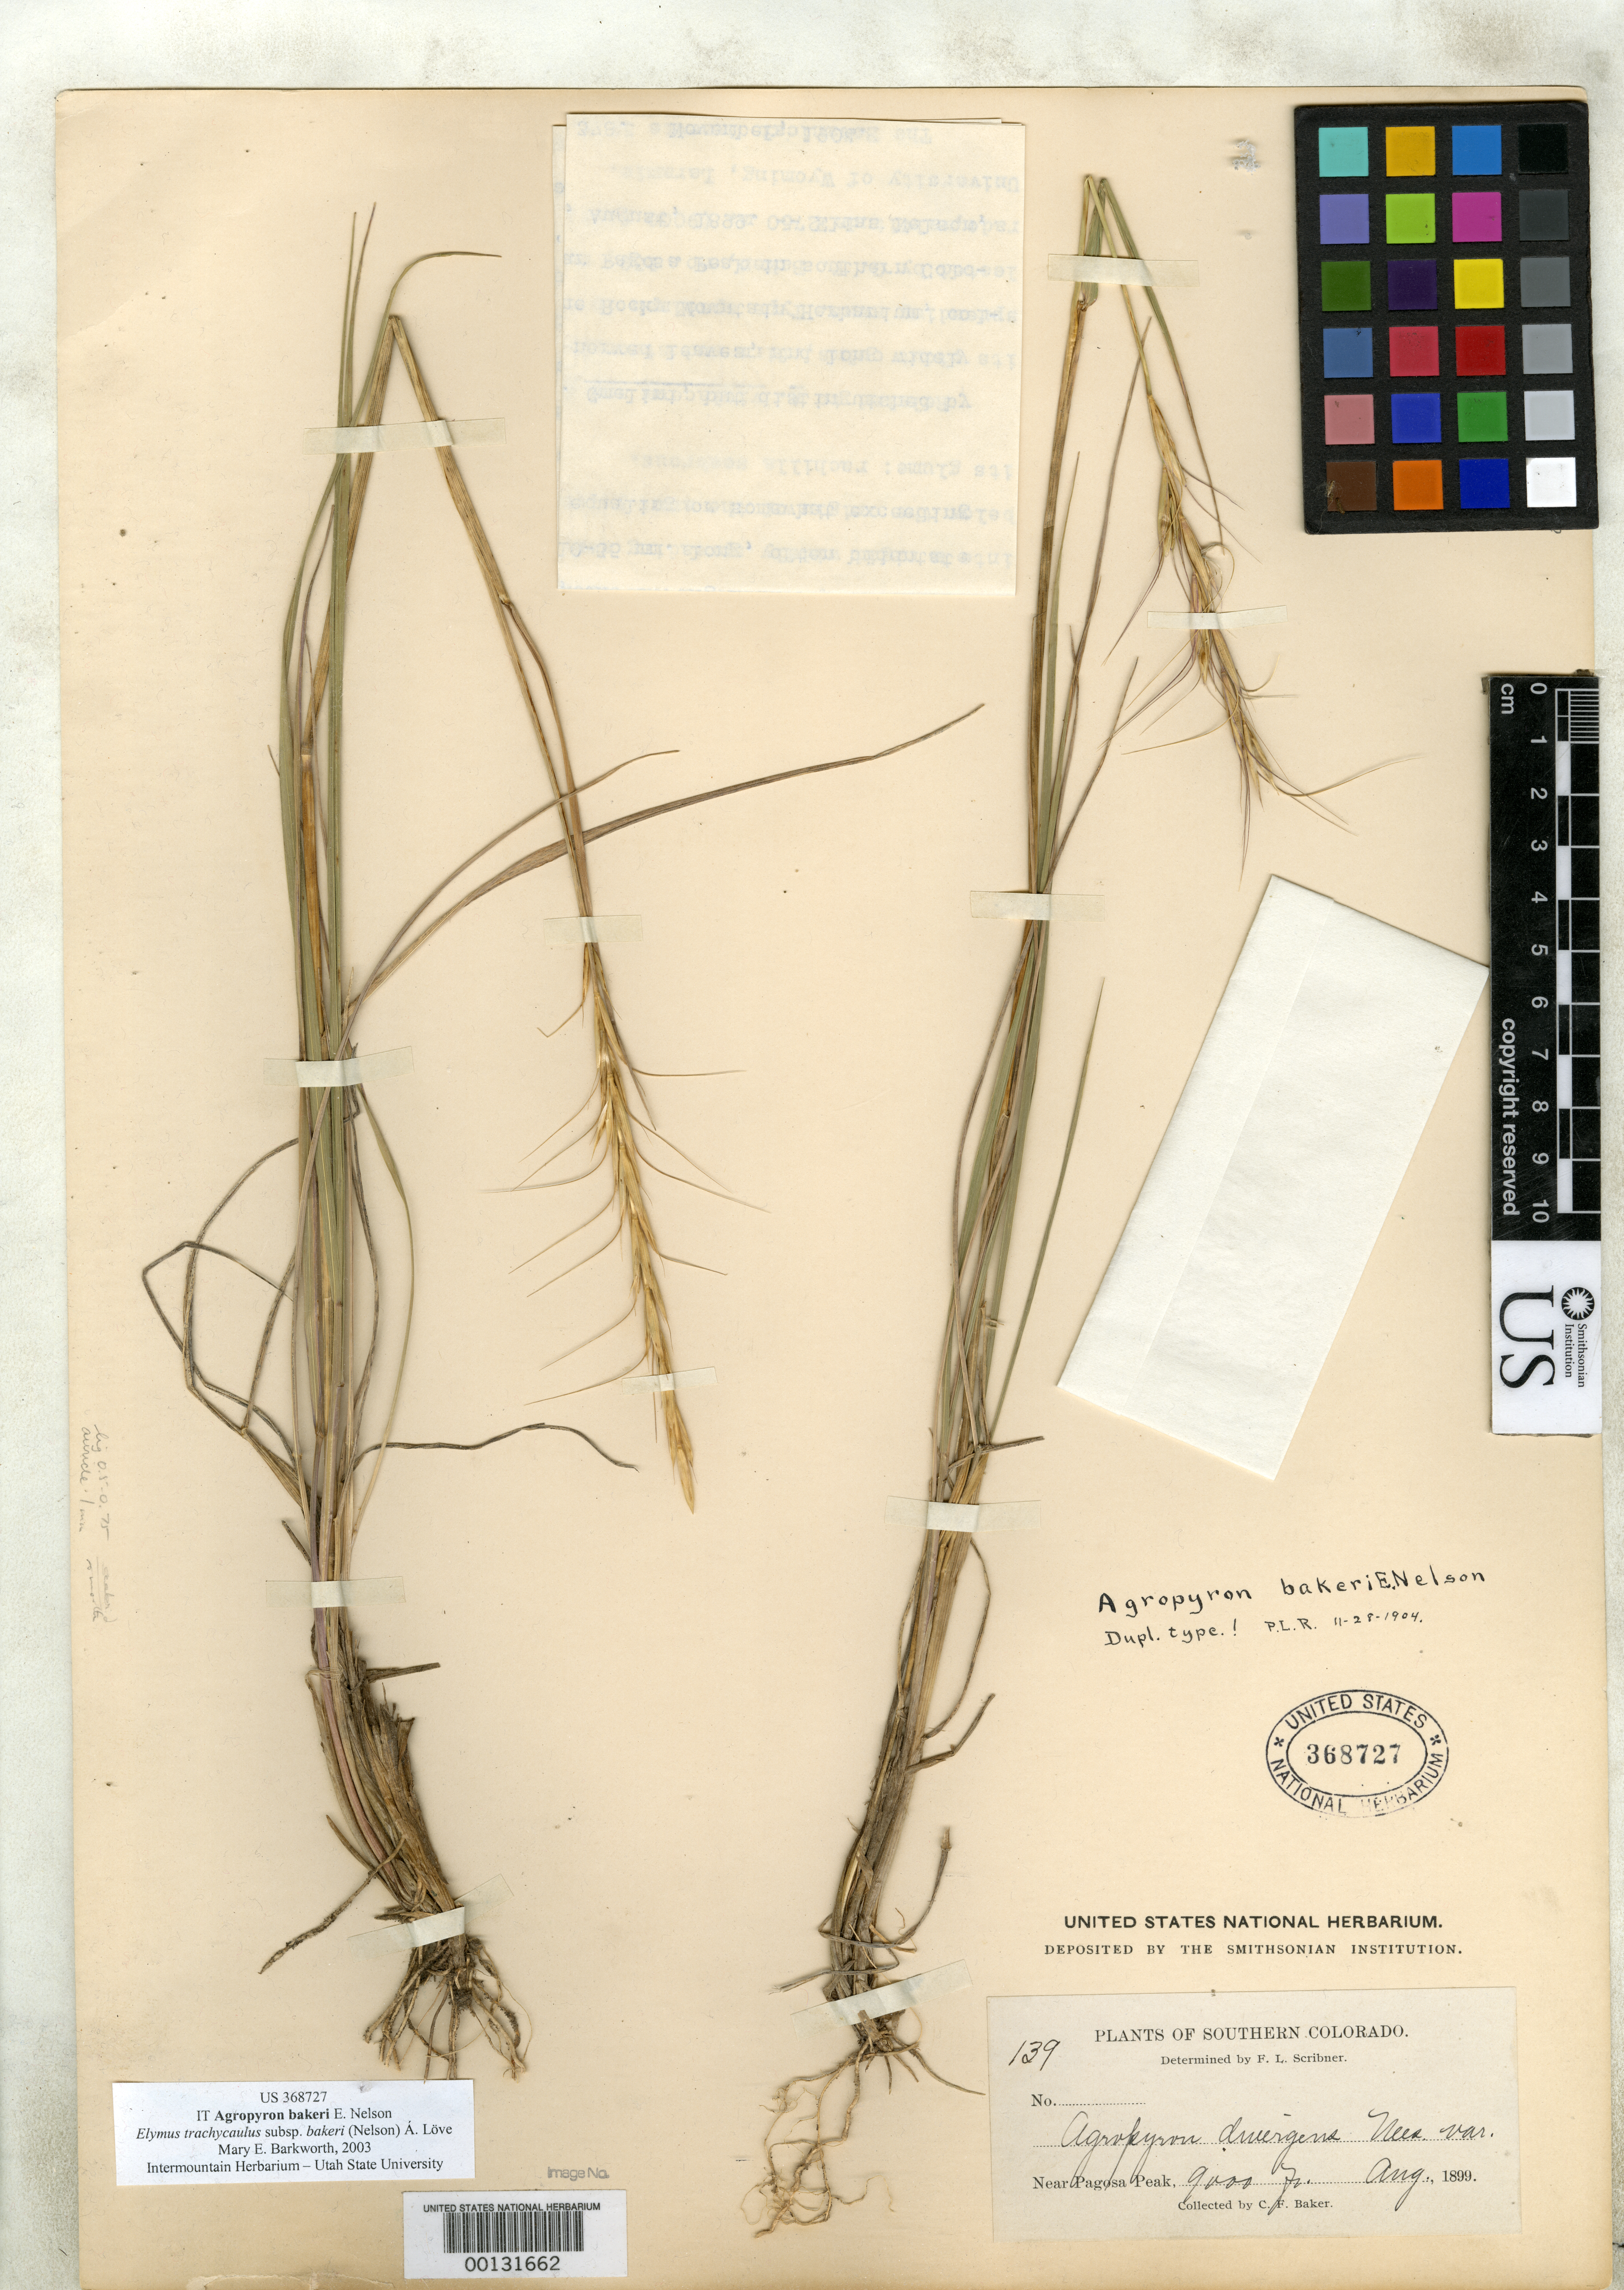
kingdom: Plantae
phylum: Tracheophyta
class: Liliopsida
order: Poales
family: Poaceae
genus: Agropyron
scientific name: Agropyron bakeri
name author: E.E. Nelson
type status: Isotype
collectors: C. F. Baker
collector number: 139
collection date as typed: Aug 1899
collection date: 1899-08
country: United States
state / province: Colorado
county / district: Mineral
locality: Near Pagosa Peak; alt. 9000 ft.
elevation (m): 2743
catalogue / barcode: US 368727